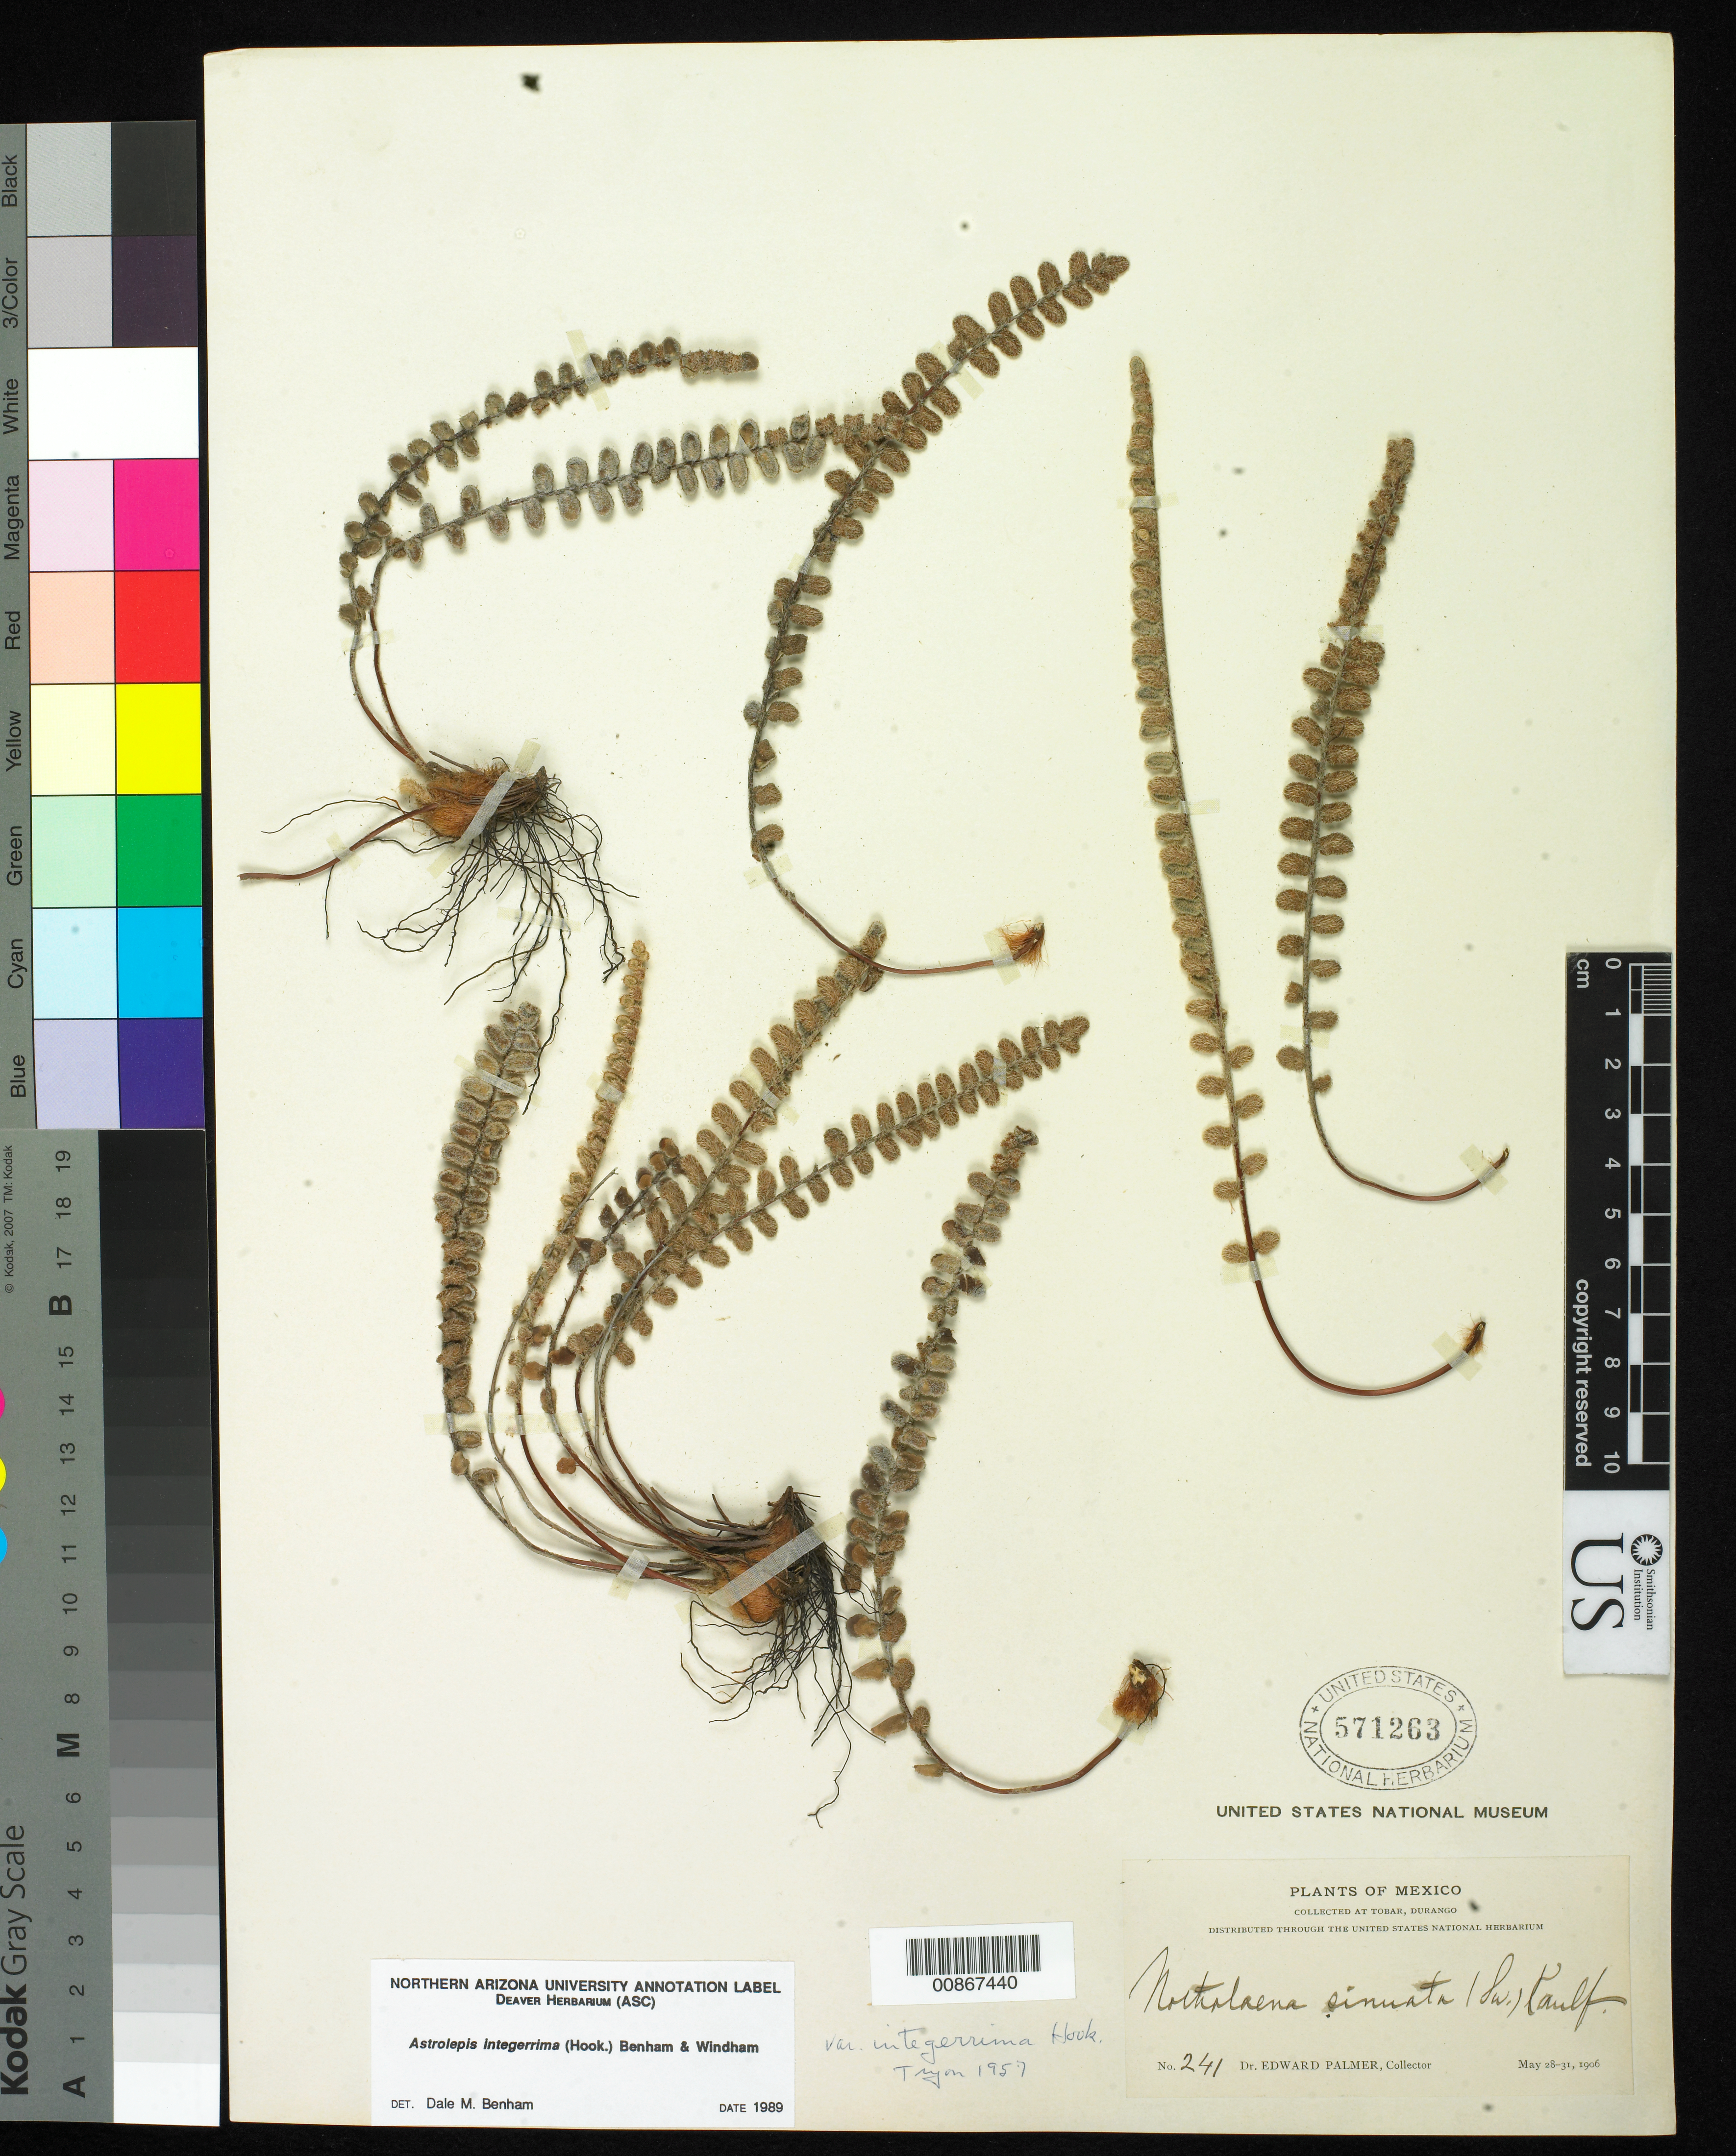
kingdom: Plantae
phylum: Tracheophyta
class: Polypodiopsida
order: Polypodiales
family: Pteridaceae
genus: Astrolepis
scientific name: Astrolepis integerrima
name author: (Hook.) D.M. Benham & Windham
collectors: E. Palmer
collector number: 241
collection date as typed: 28 May 1906 to 31 May 1906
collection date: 1906-05-28/1906-05-31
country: Mexico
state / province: Durango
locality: Tobar, Durango.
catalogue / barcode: US 571263